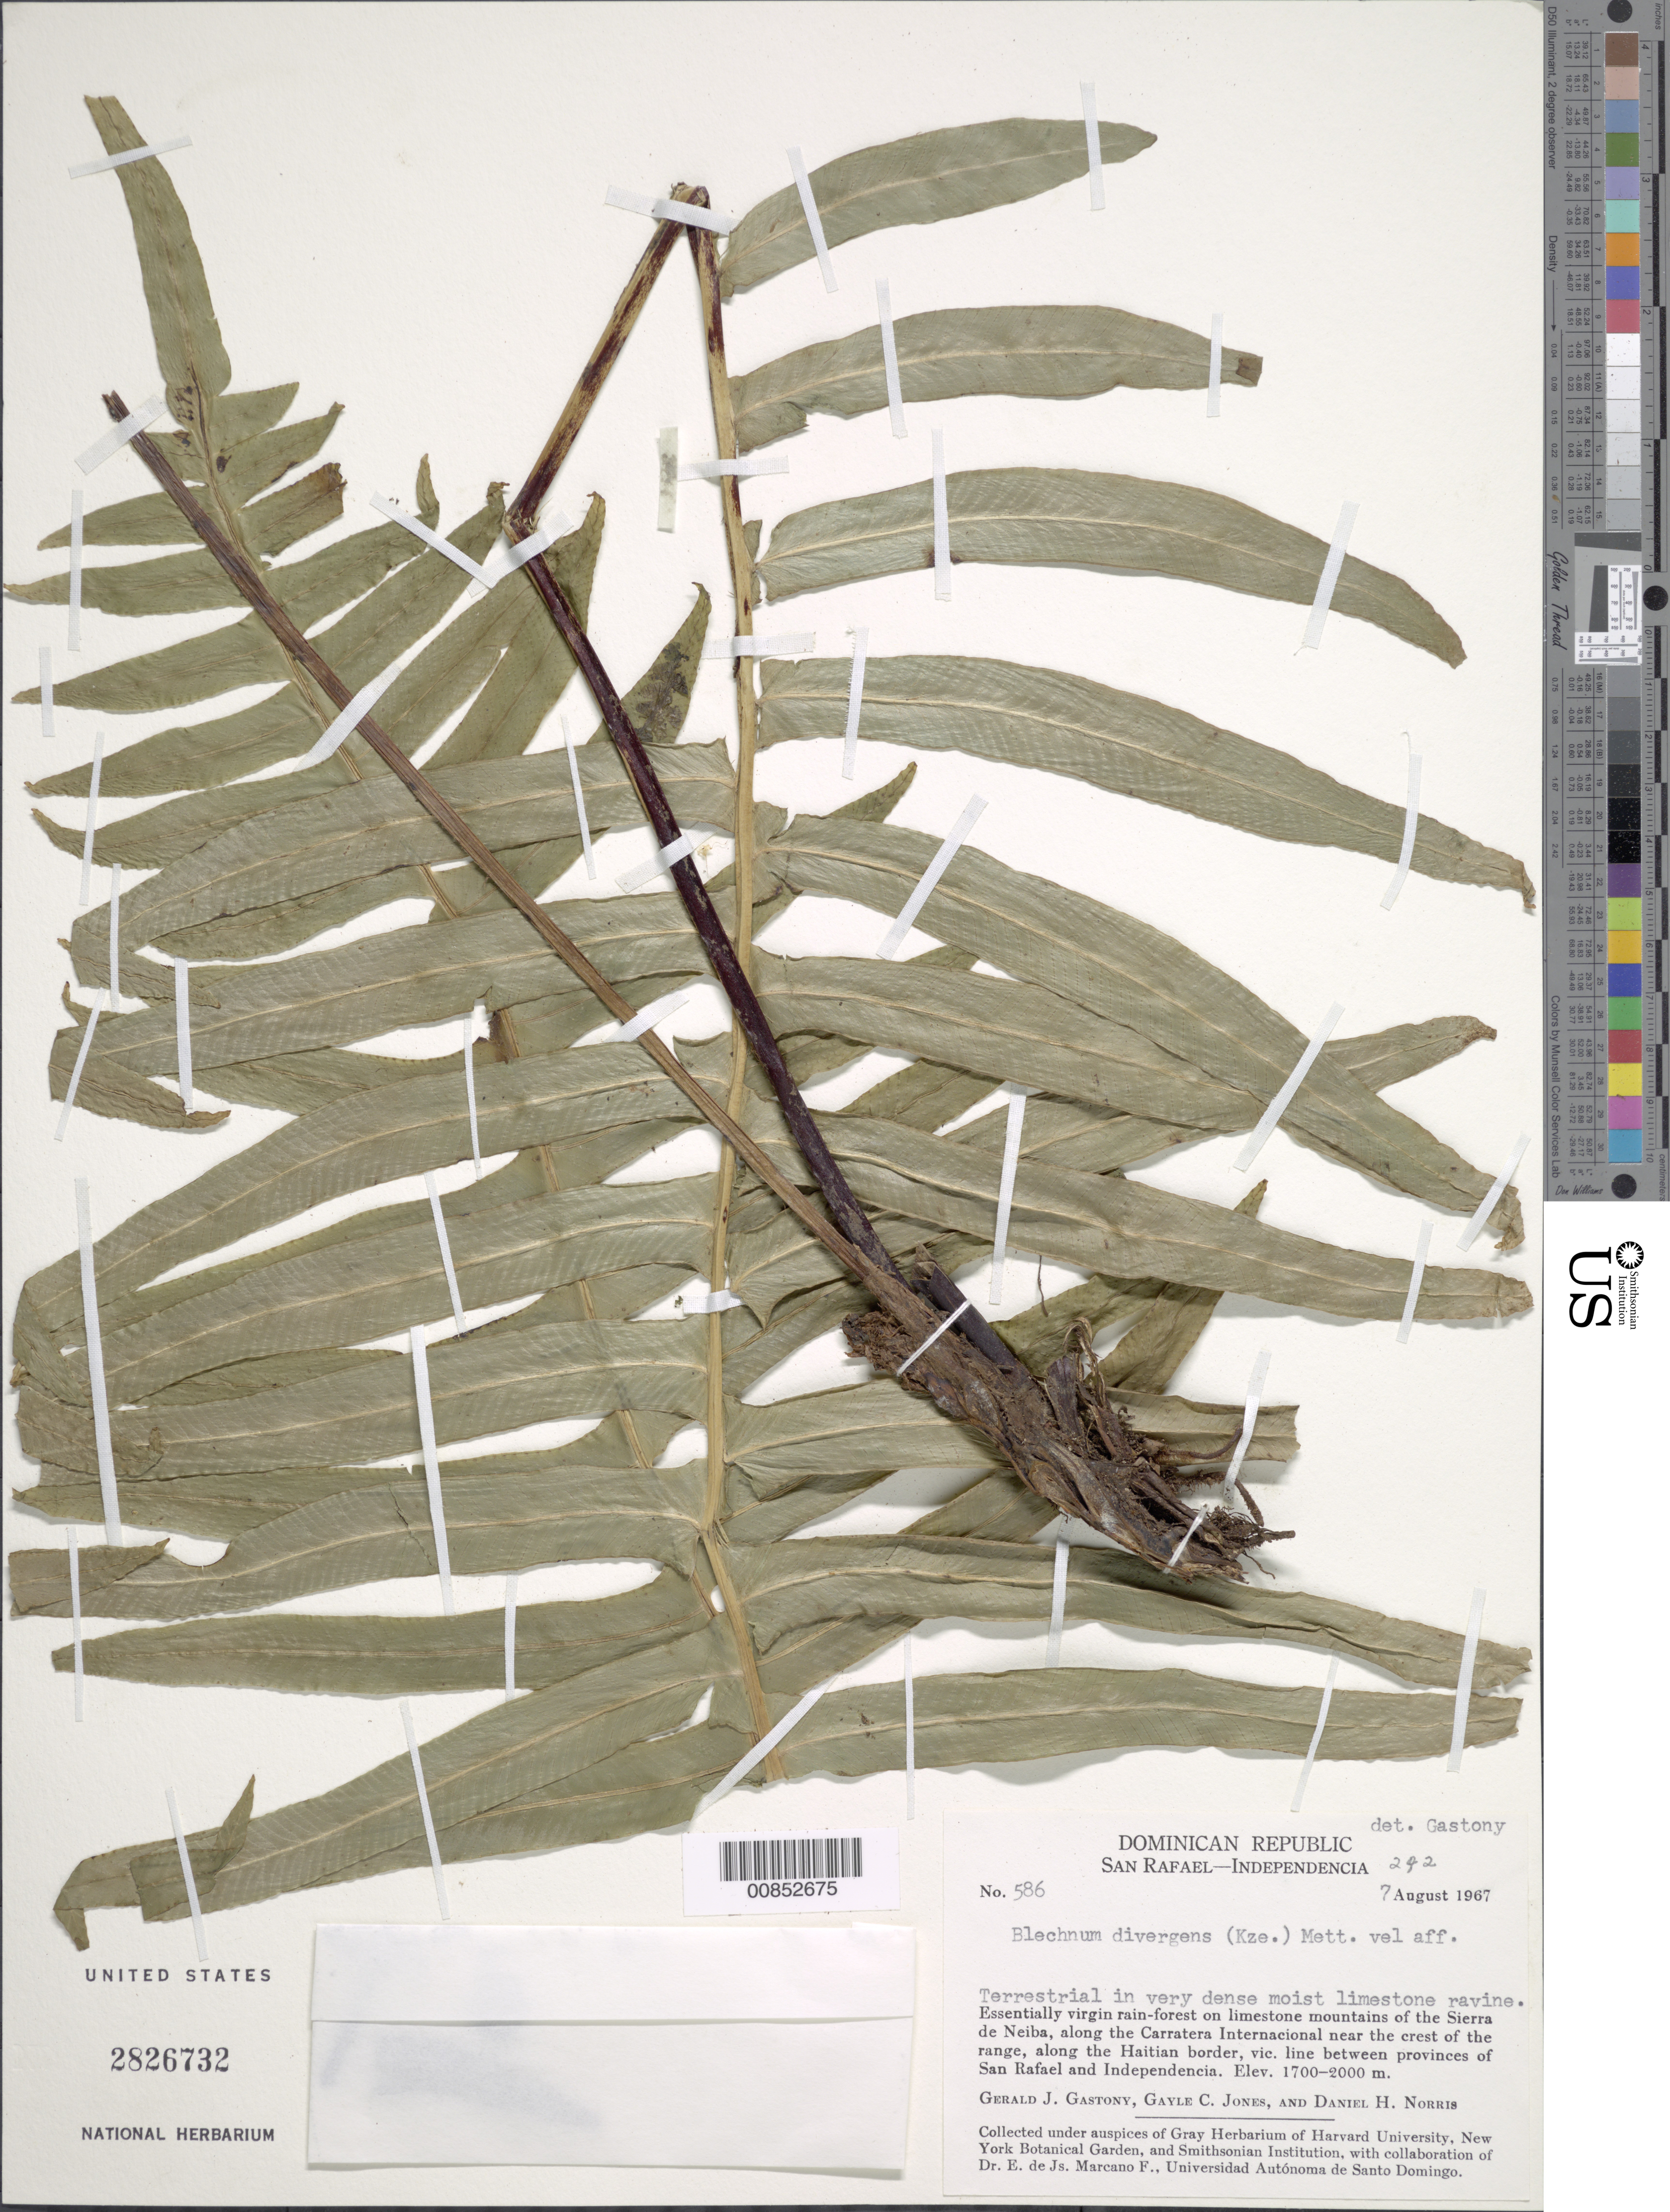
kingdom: Plantae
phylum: Tracheophyta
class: Polypodiopsida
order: Polypodiales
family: Blechnaceae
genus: Blechnum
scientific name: Blechnum exaltatum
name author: (Fée) Duek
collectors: G. Gastony, G. C. Jones & D. H. Norris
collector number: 586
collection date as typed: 07 Aug 1967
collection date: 1967-08-07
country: Dominican Republic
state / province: Independencia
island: Hispaniola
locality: San Rafael-Independencia, Sierra de Neiba, Carretera Internacional, along Haitian border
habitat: Essentially virgin rainforest on limestone mountains; in very dense moist limestone ravine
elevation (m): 1700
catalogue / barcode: US 2826732